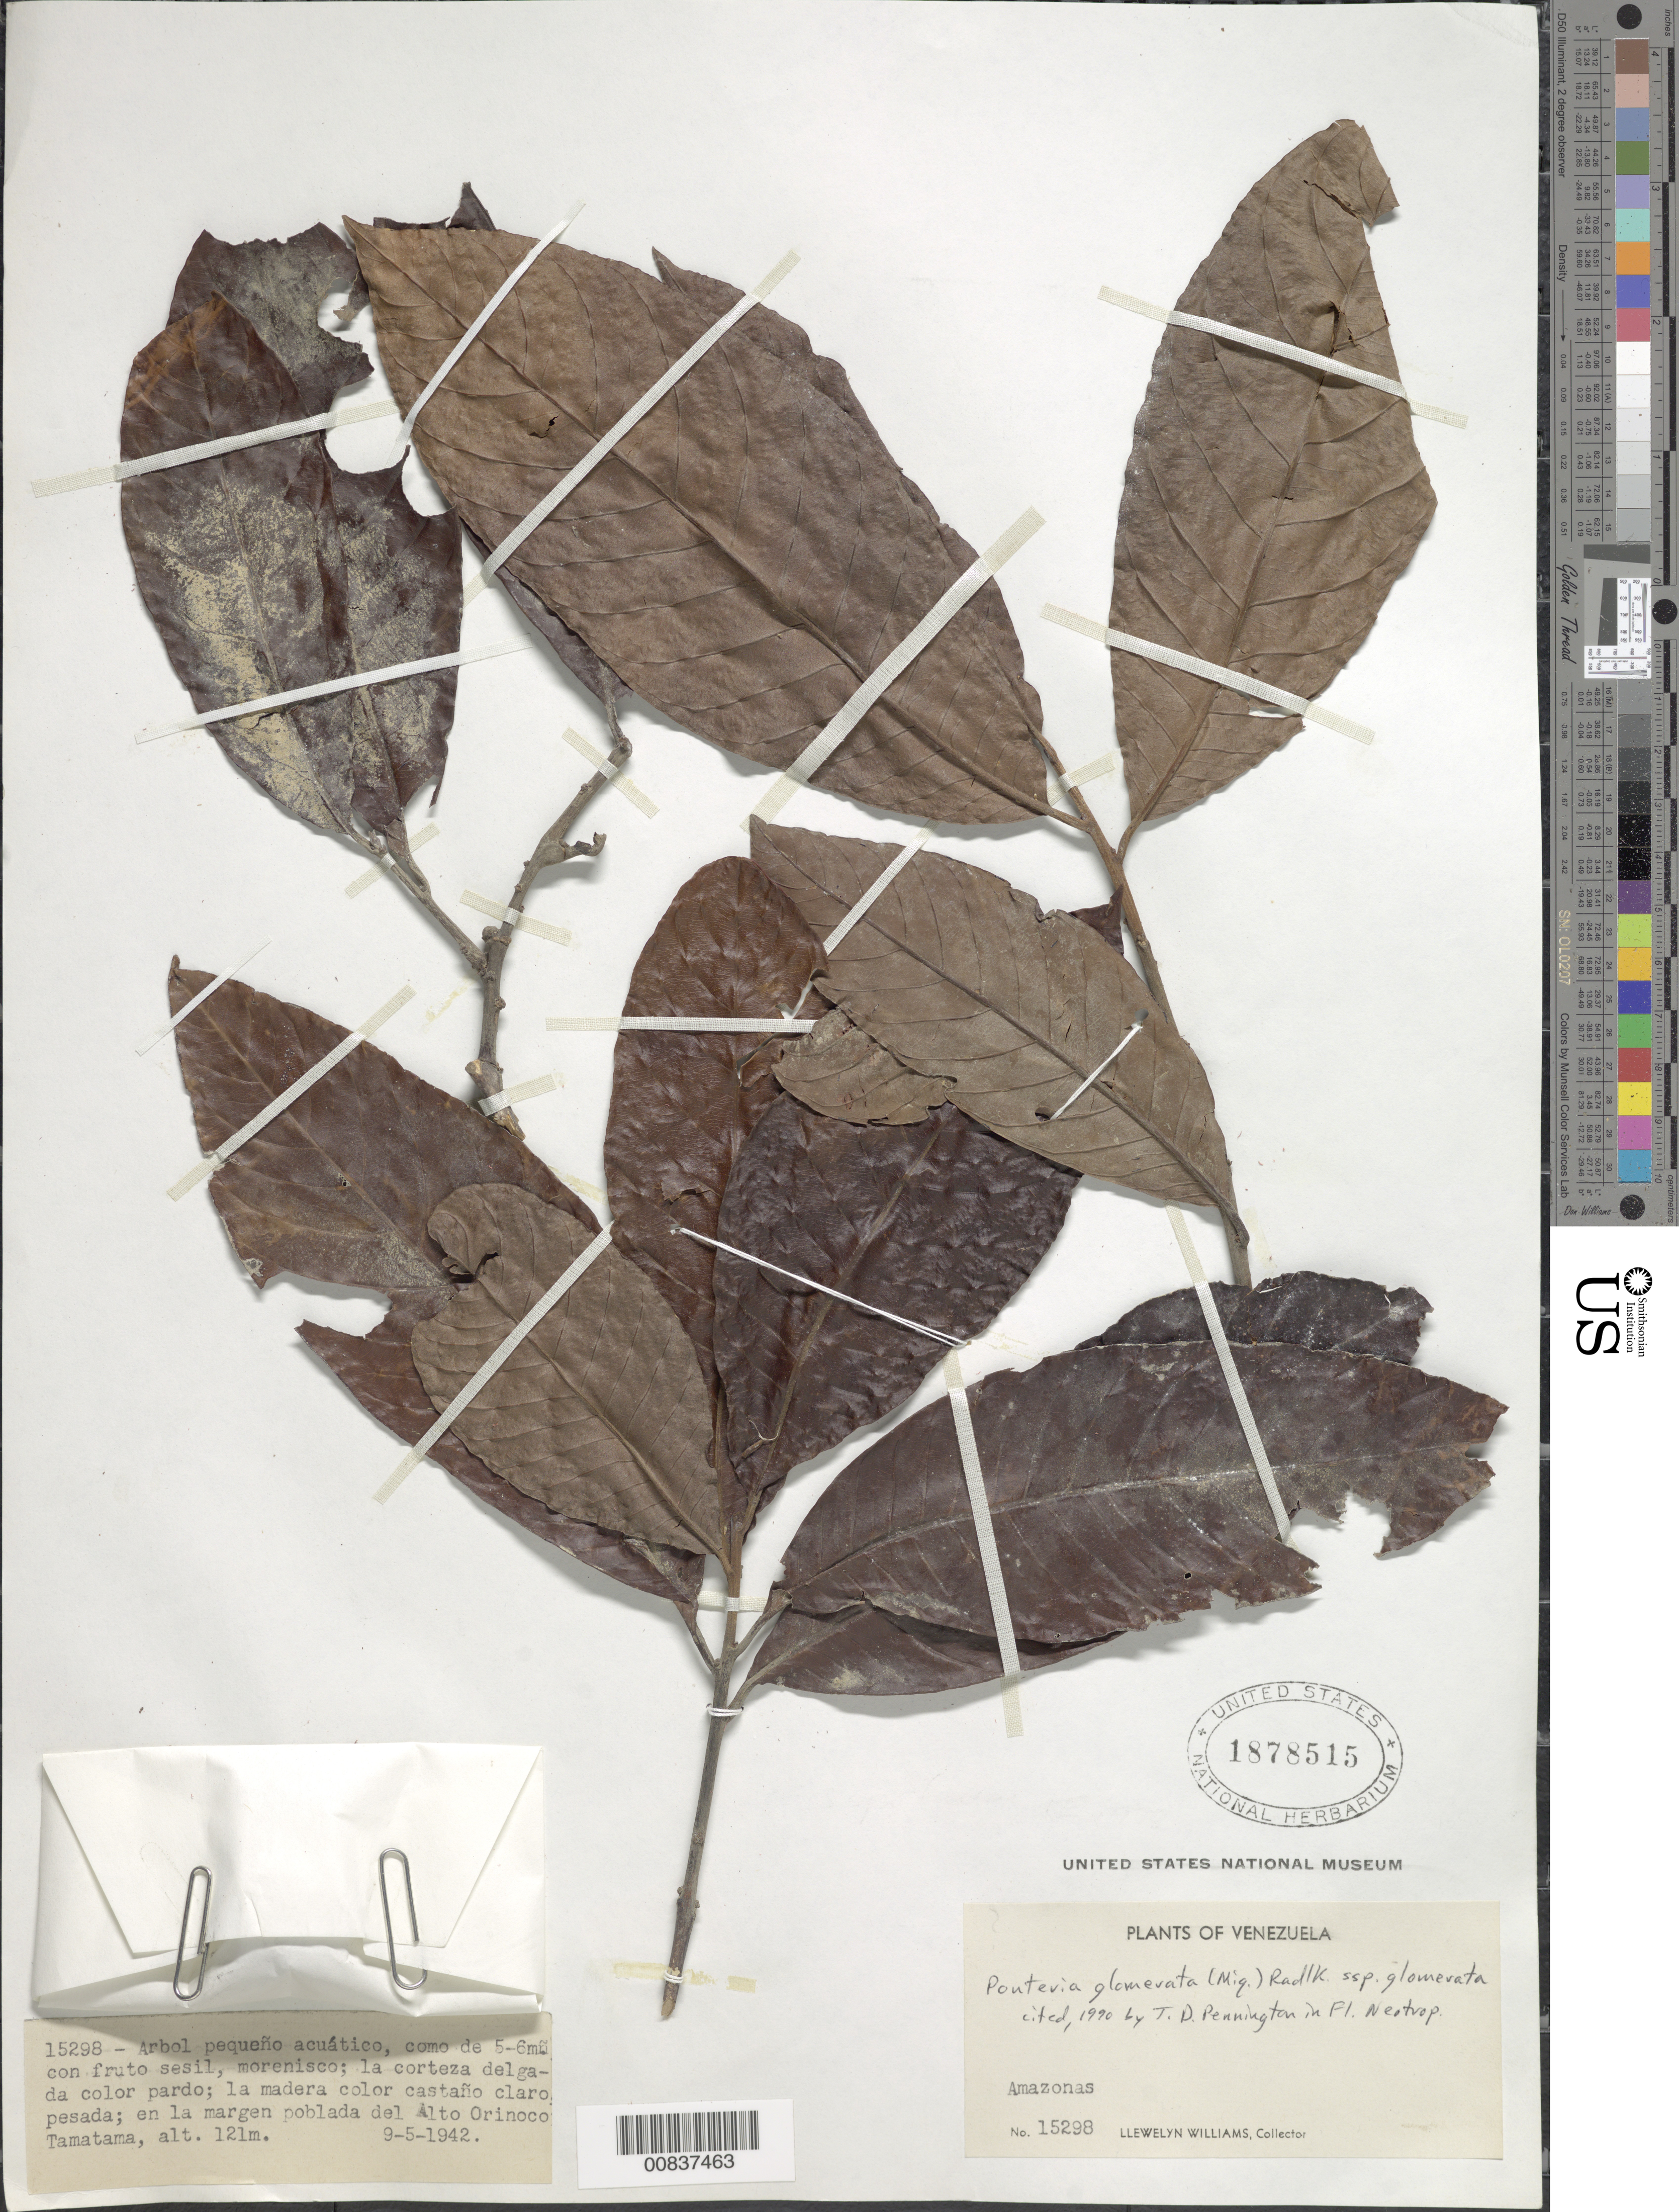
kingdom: Plantae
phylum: Tracheophyta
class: Magnoliopsida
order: Ericales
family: Sapotaceae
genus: Pouteria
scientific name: Pouteria glomerata subsp. glomerata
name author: (Miq.) Radlk.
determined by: Pennington, T. D., (K)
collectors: Ll. Williams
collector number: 15298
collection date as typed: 9-May-42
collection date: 1942-05-09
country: Venezuela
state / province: Amazonas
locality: Tamatama, Alto Río Orinoco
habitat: Margen poblada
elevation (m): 121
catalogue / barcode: US 1878515